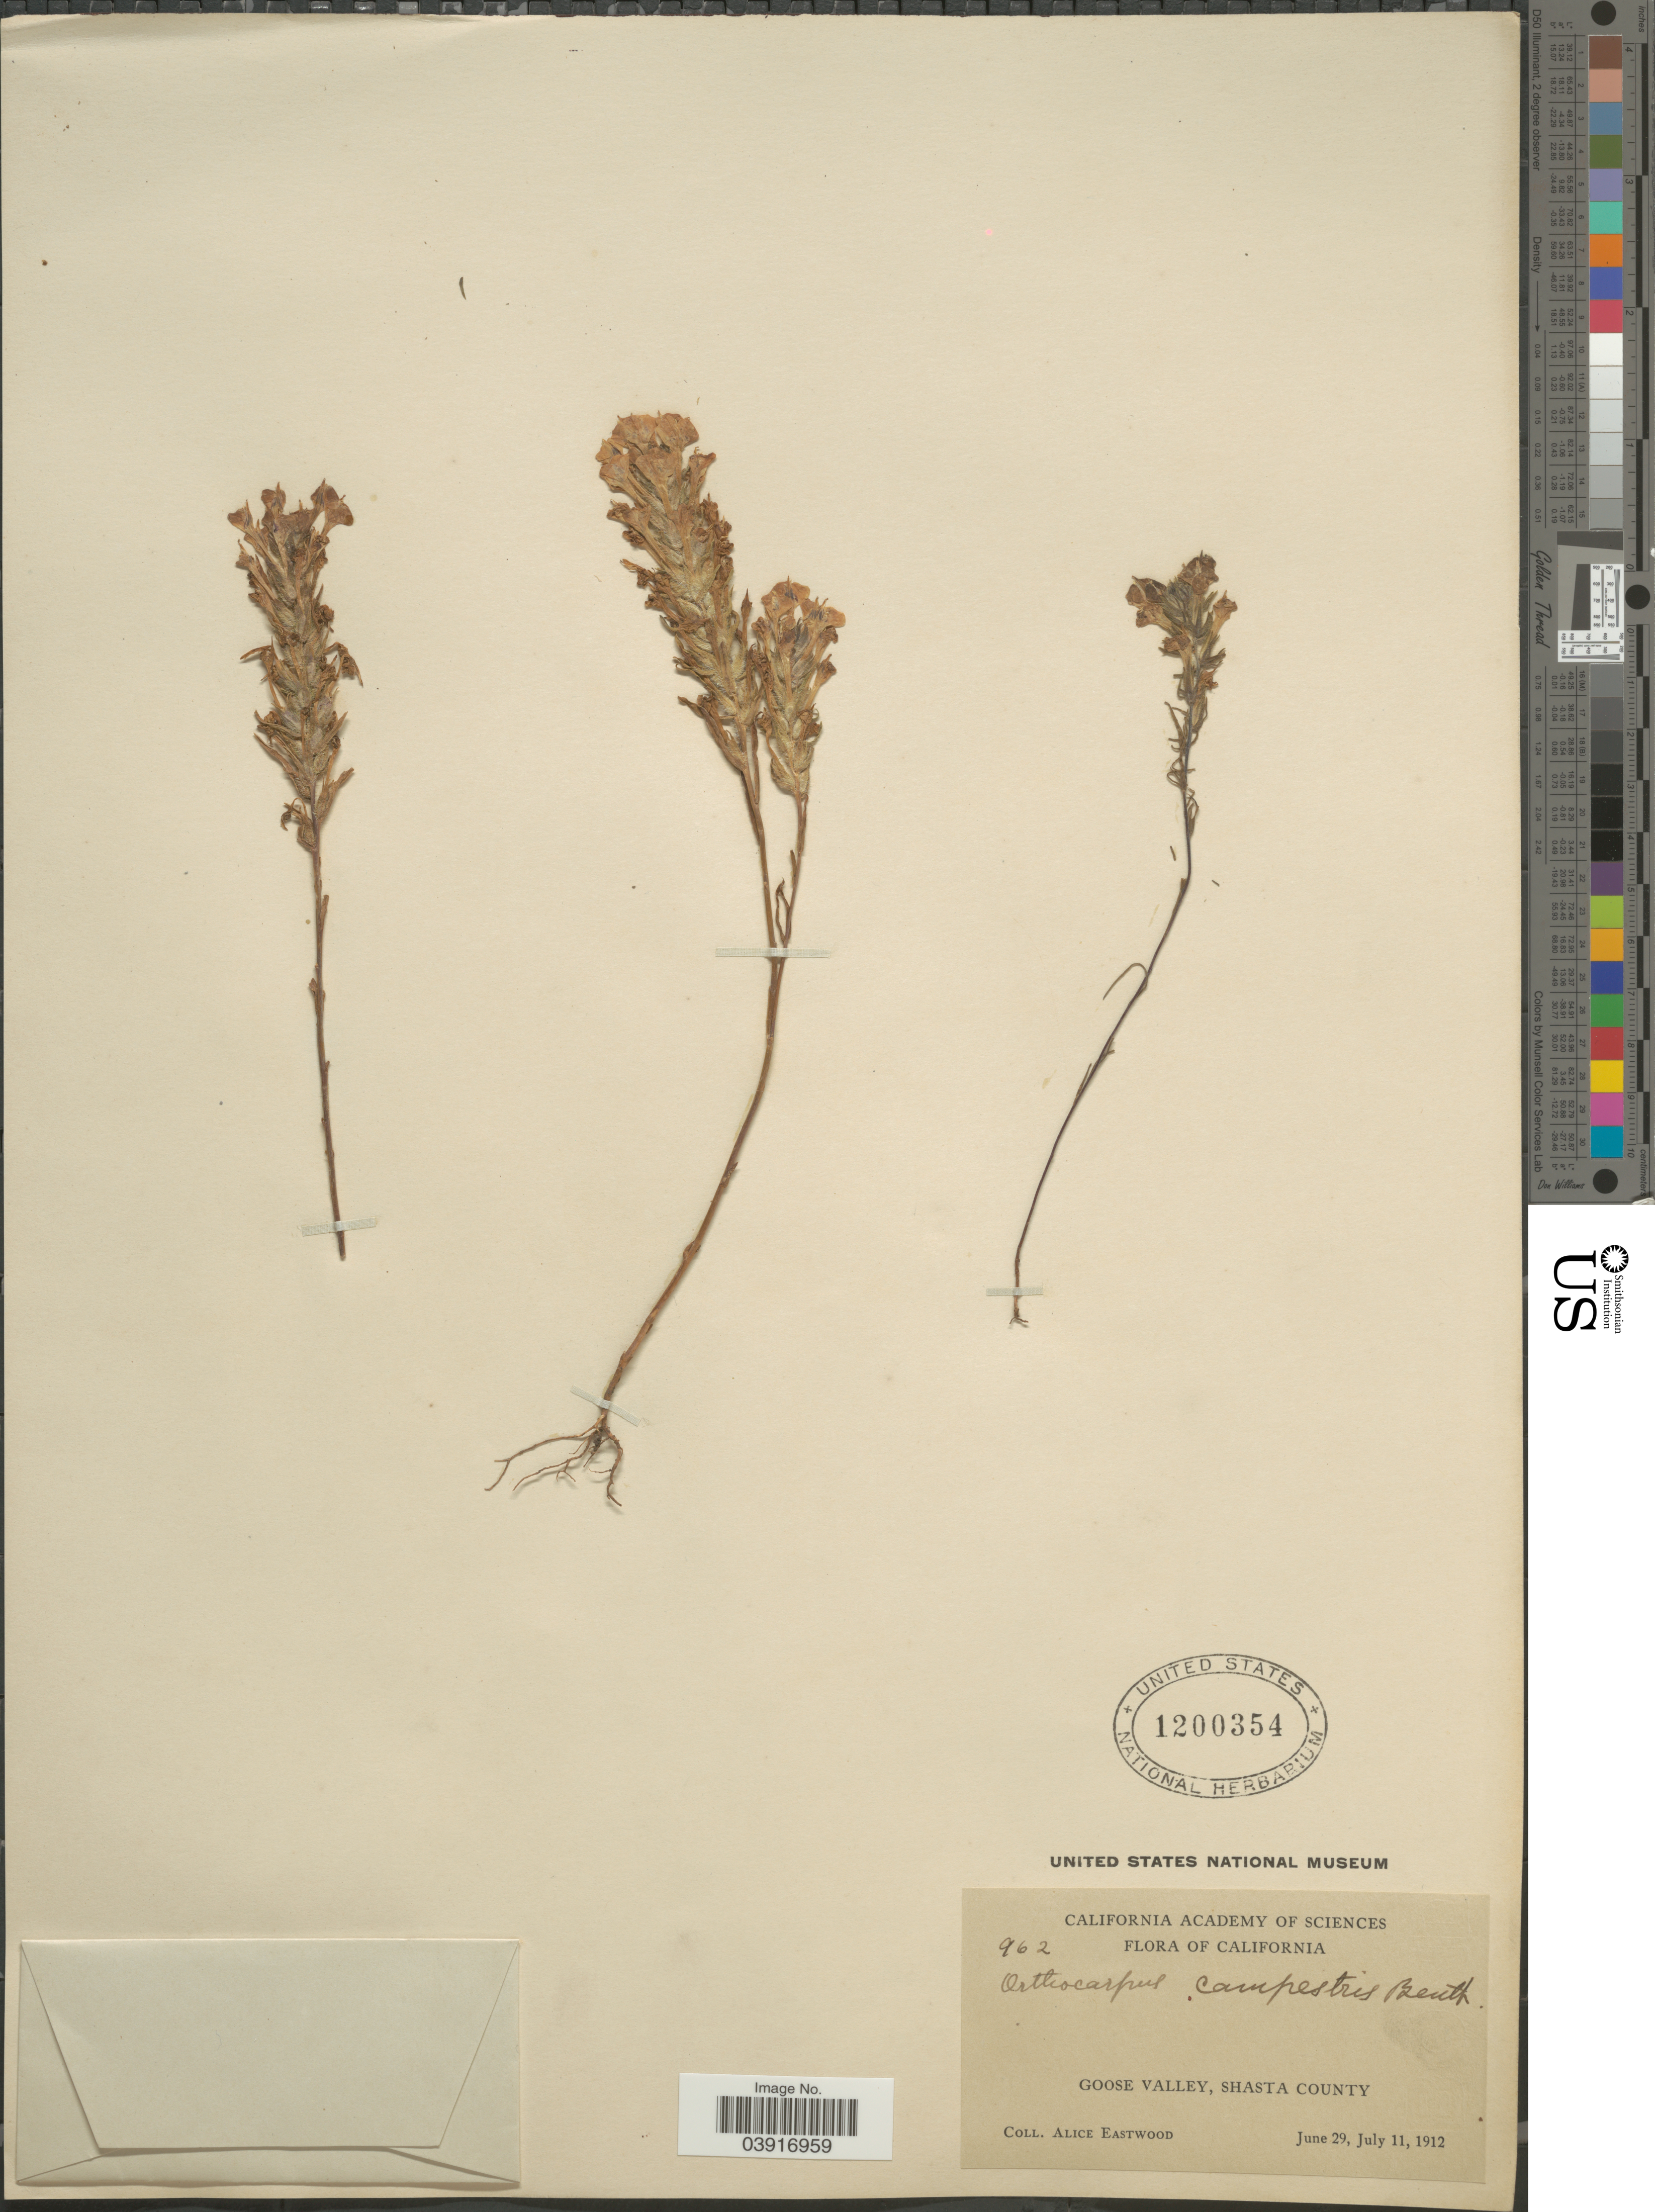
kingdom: Plantae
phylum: Tracheophyta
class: Magnoliopsida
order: Lamiales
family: Orobanchaceae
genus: Orthocarpus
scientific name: Orthocarpus campestris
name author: Benth.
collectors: A. Eastwood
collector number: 962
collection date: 1912-06-29/1912-07-11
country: United States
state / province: California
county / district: Shasta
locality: Goose Valley, Shasta County.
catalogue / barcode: US 1200354